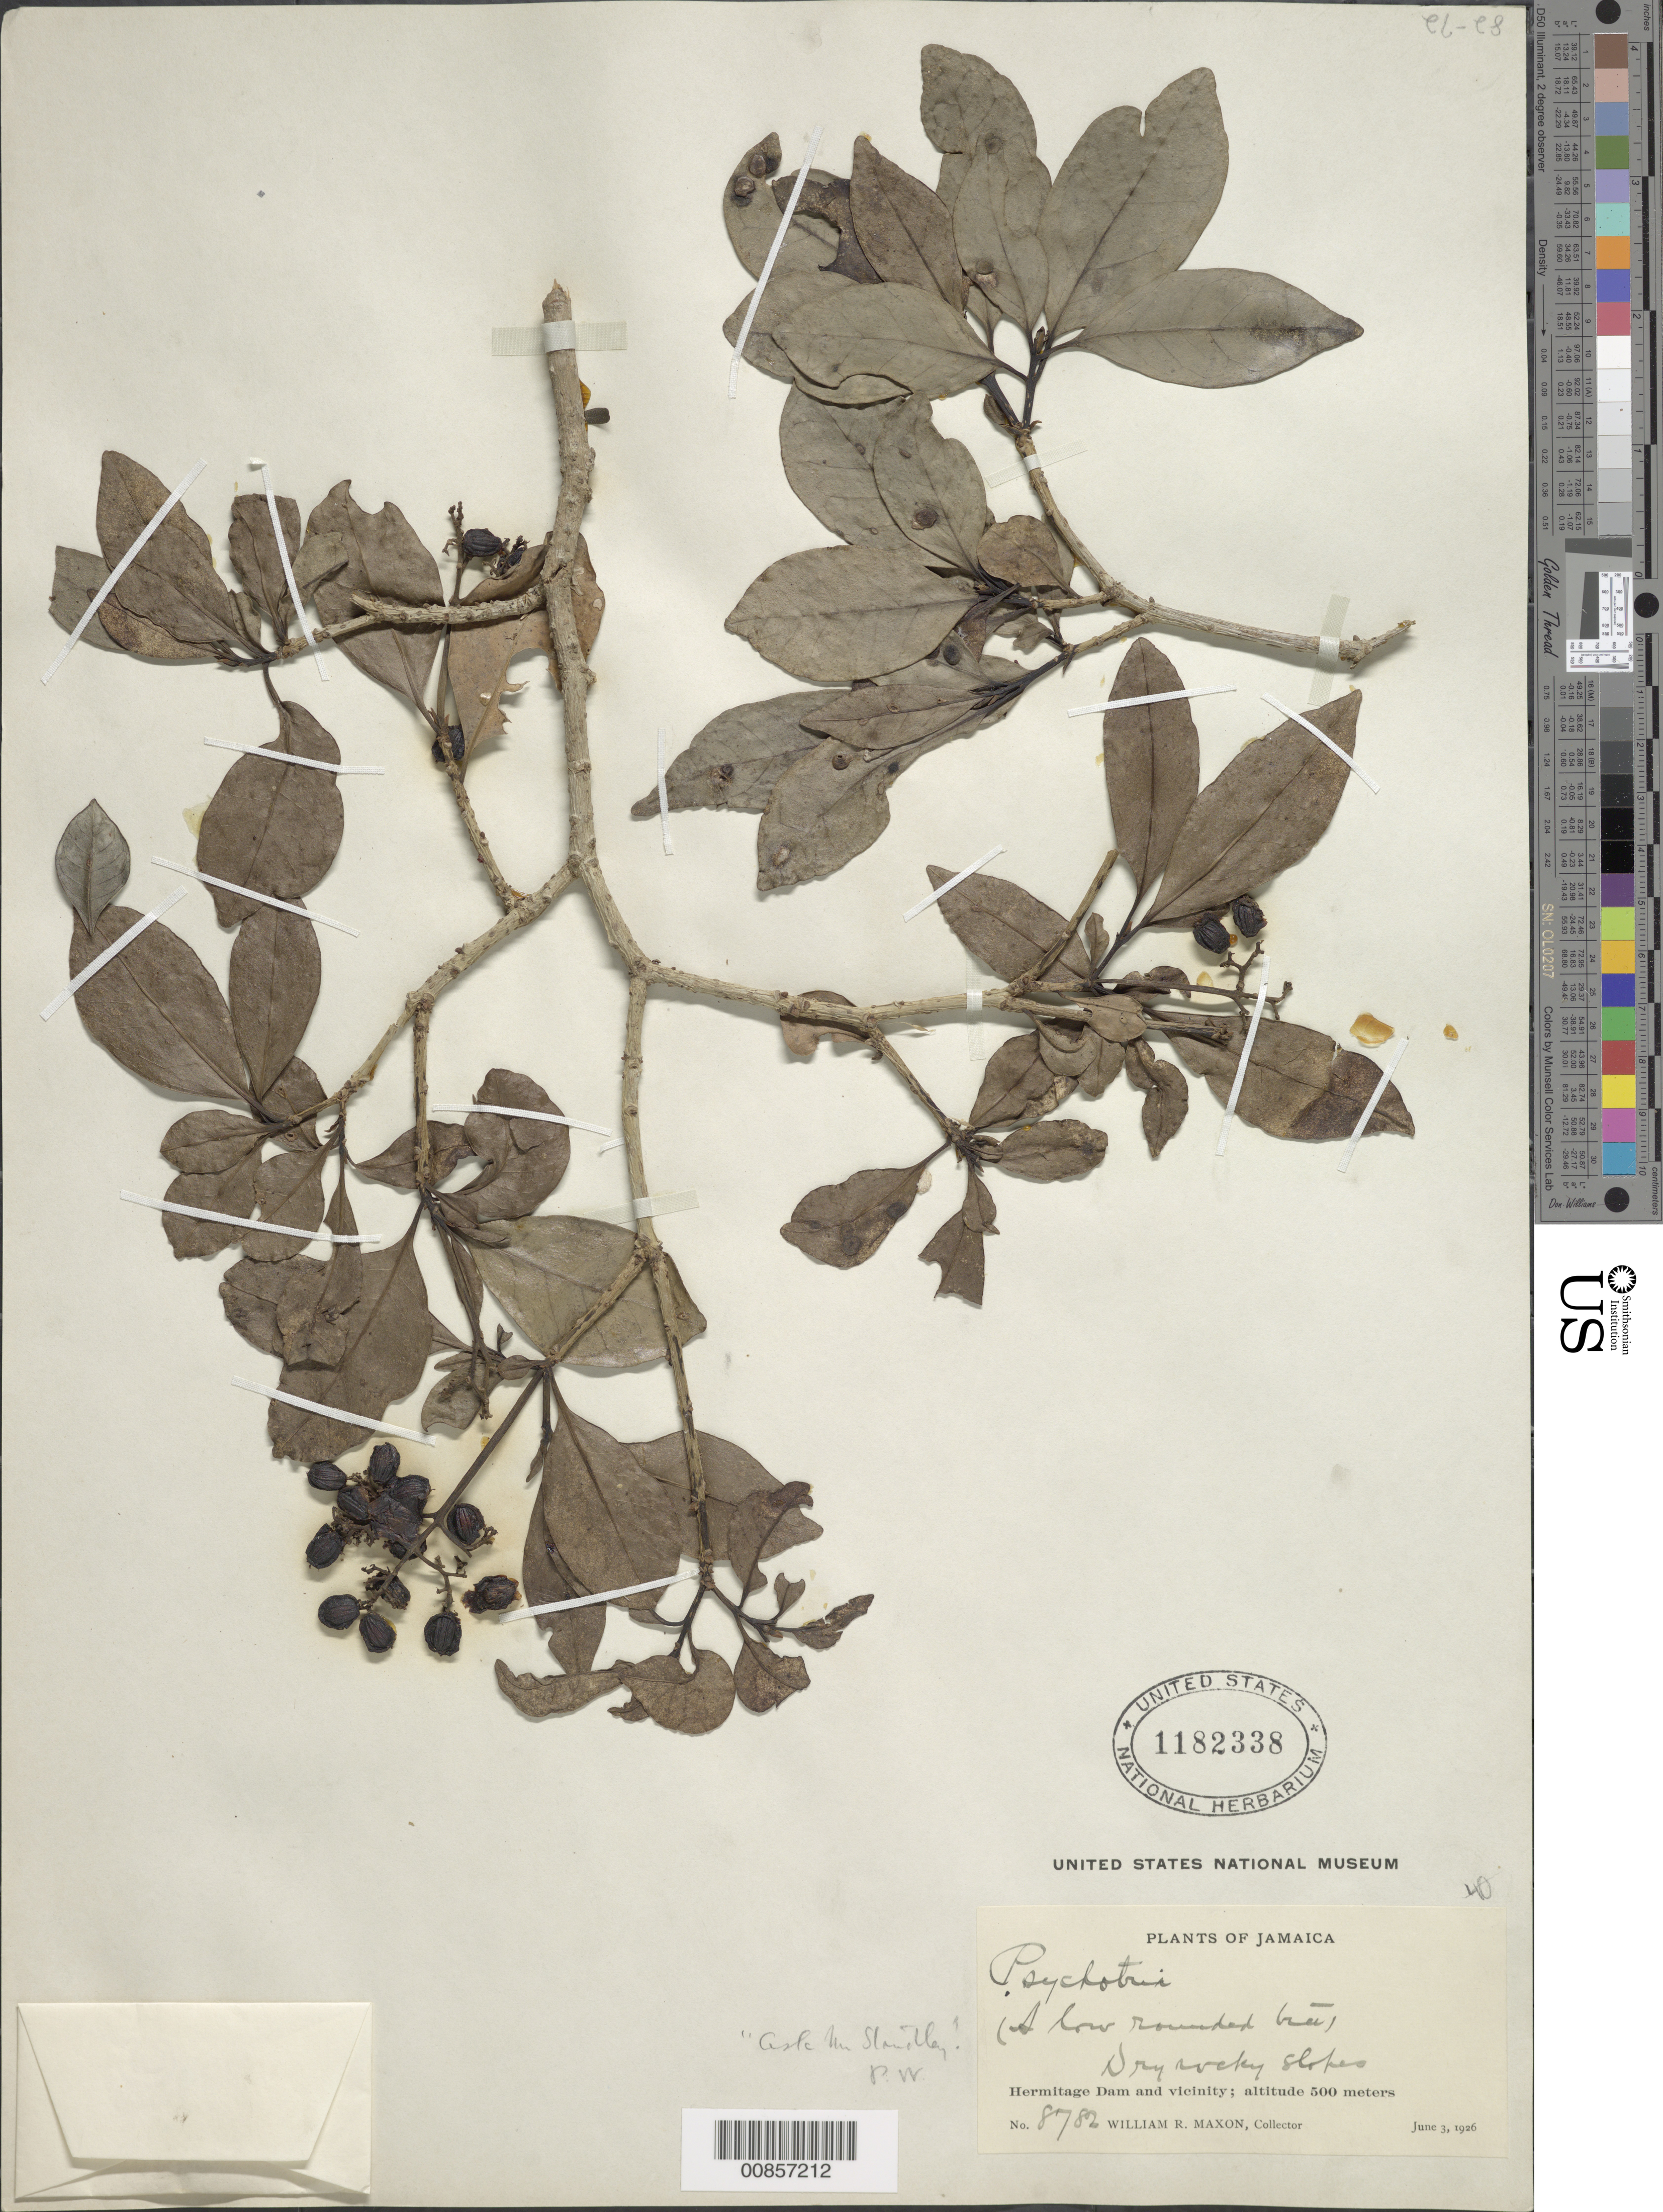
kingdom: Plantae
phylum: Tracheophyta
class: Magnoliopsida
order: Gentianales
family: Rubiaceae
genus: Psychotria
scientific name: Psychotria sp.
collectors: W. R. Maxon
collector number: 8782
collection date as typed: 03 Jun 1926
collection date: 1926-06-03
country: Dominican Republic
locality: Hermitage Dam and vicinity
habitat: Dry rocky slopes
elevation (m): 500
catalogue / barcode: US 1182338